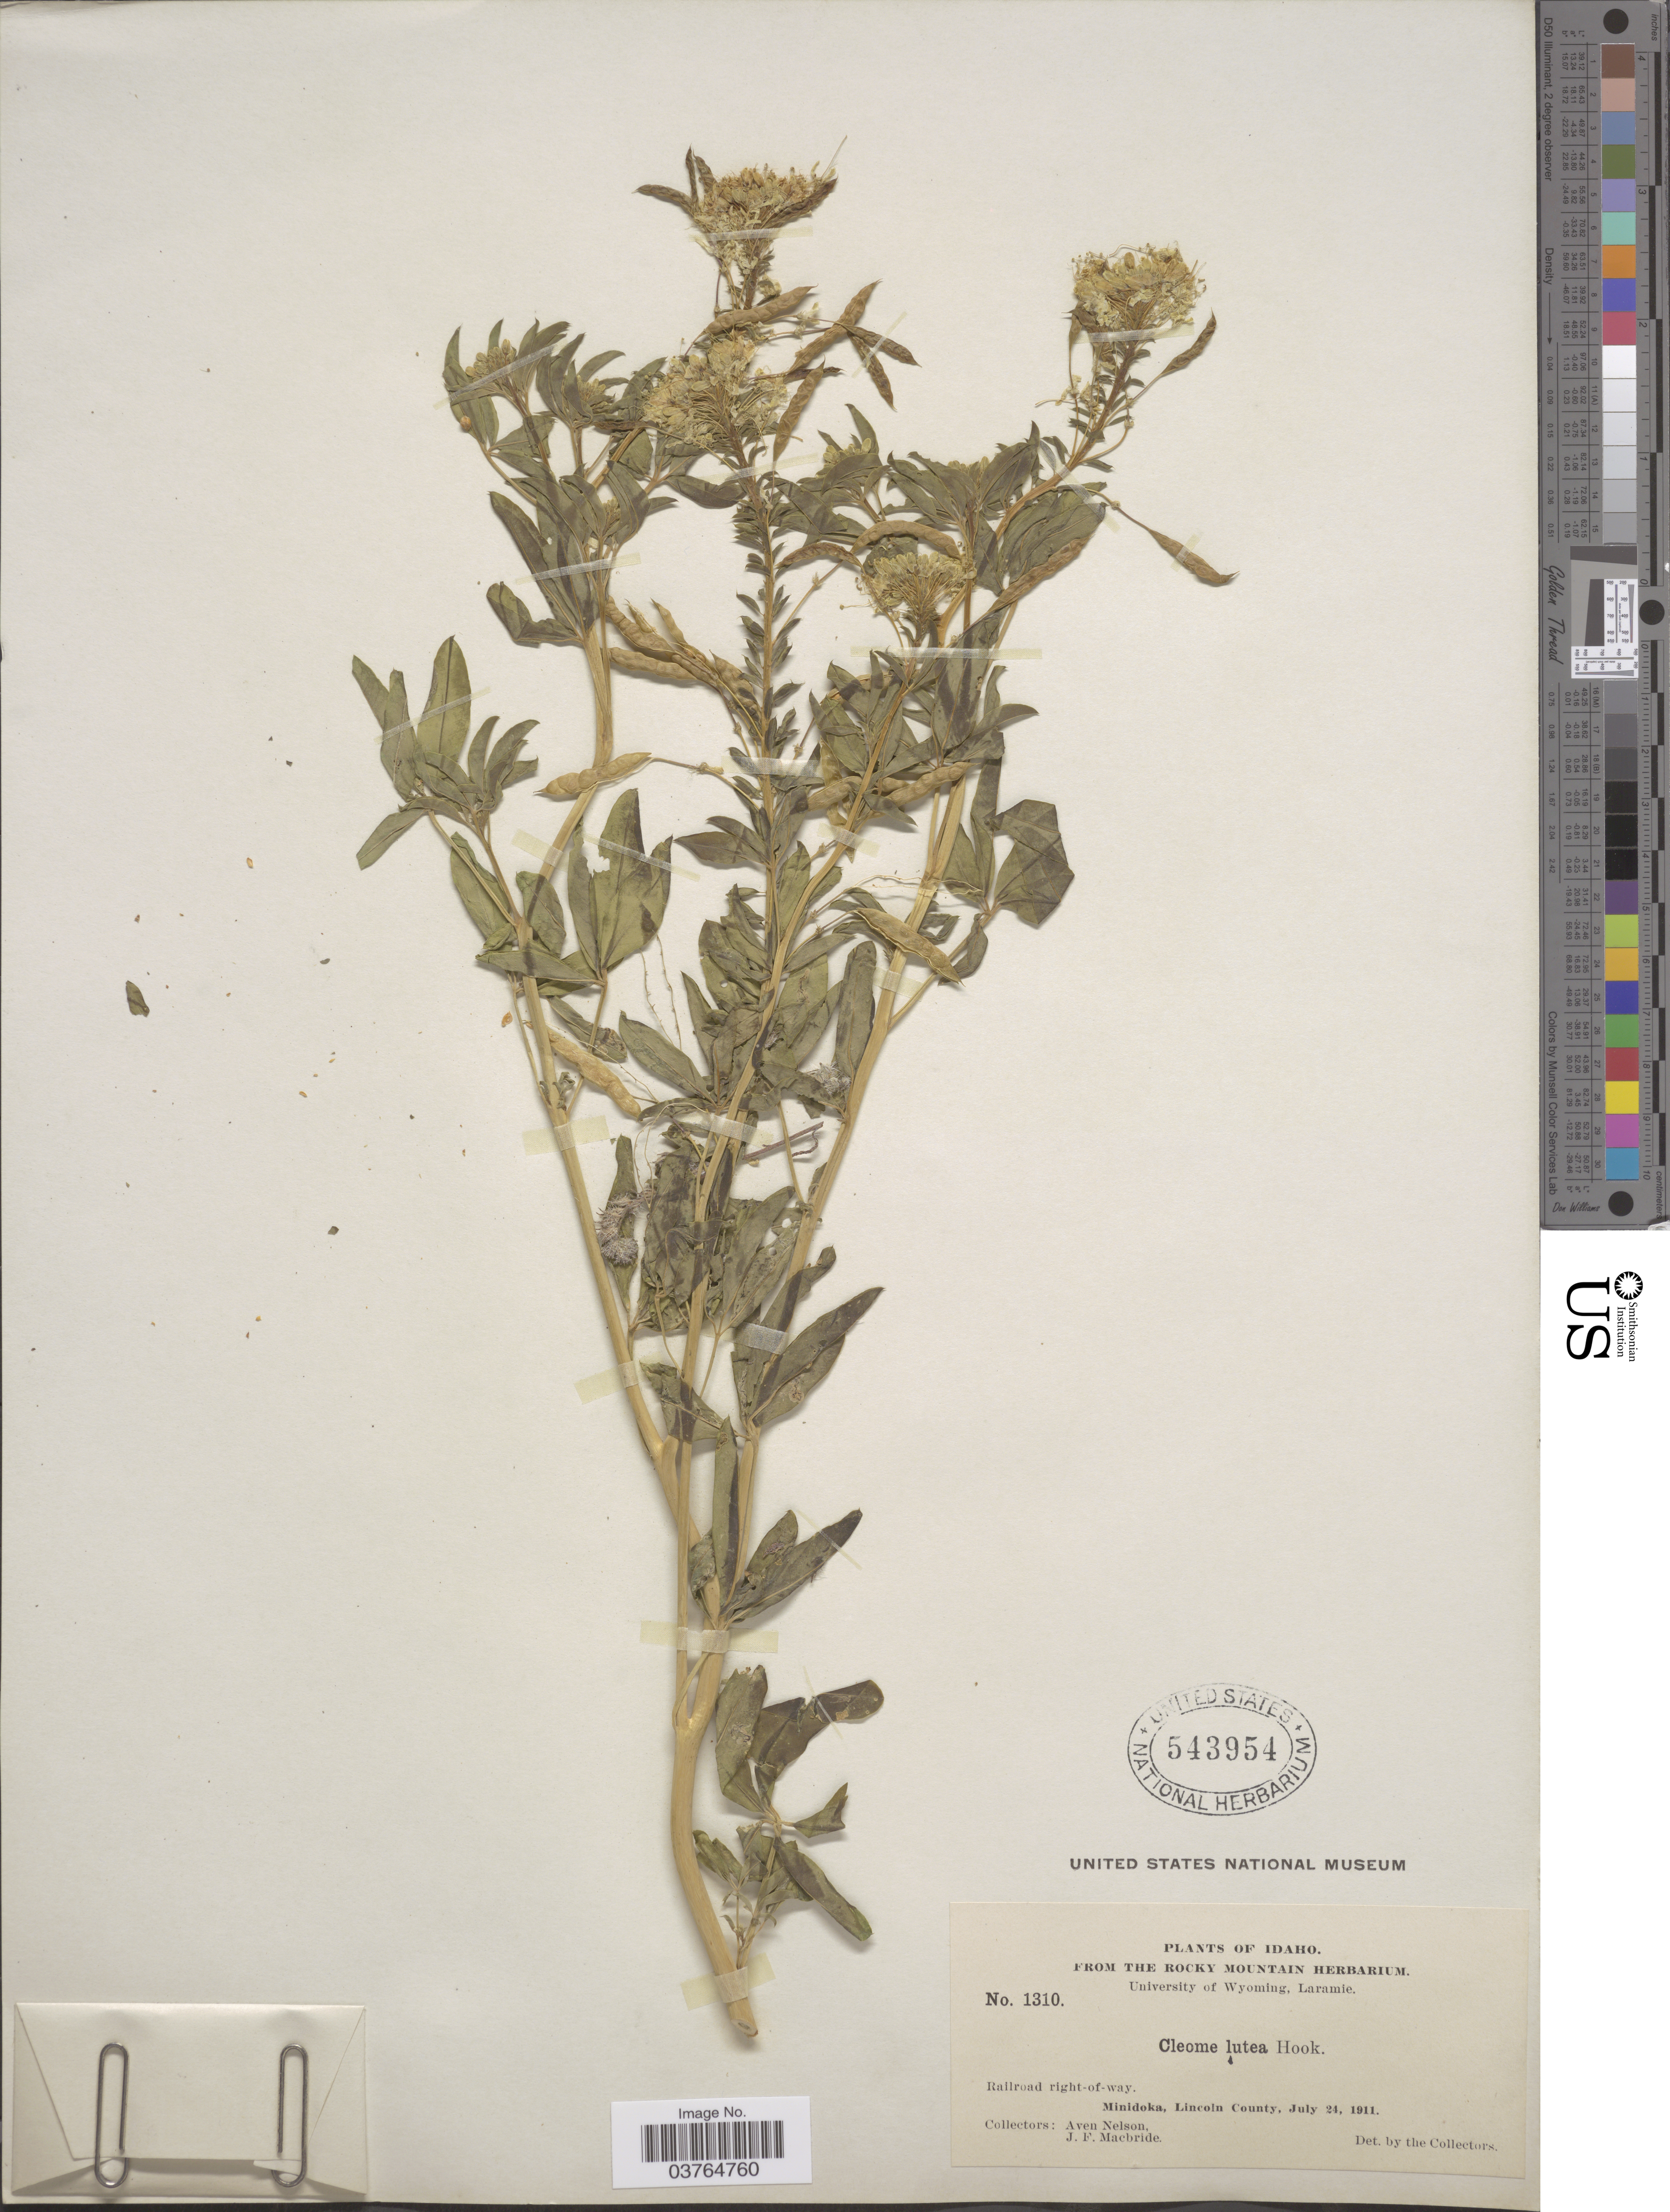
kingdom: Plantae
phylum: Tracheophyta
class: Magnoliopsida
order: Brassicales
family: Cleomaceae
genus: Cleomella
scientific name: Cleomella lutea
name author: (Hook.) Roalson & J.C. Hall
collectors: A. Nelson & J. F. Macbride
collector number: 1310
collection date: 1911-07-24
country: United States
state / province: Idaho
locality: Railroad right-of-way. Minidoka, Lincoln County.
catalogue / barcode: US 543954